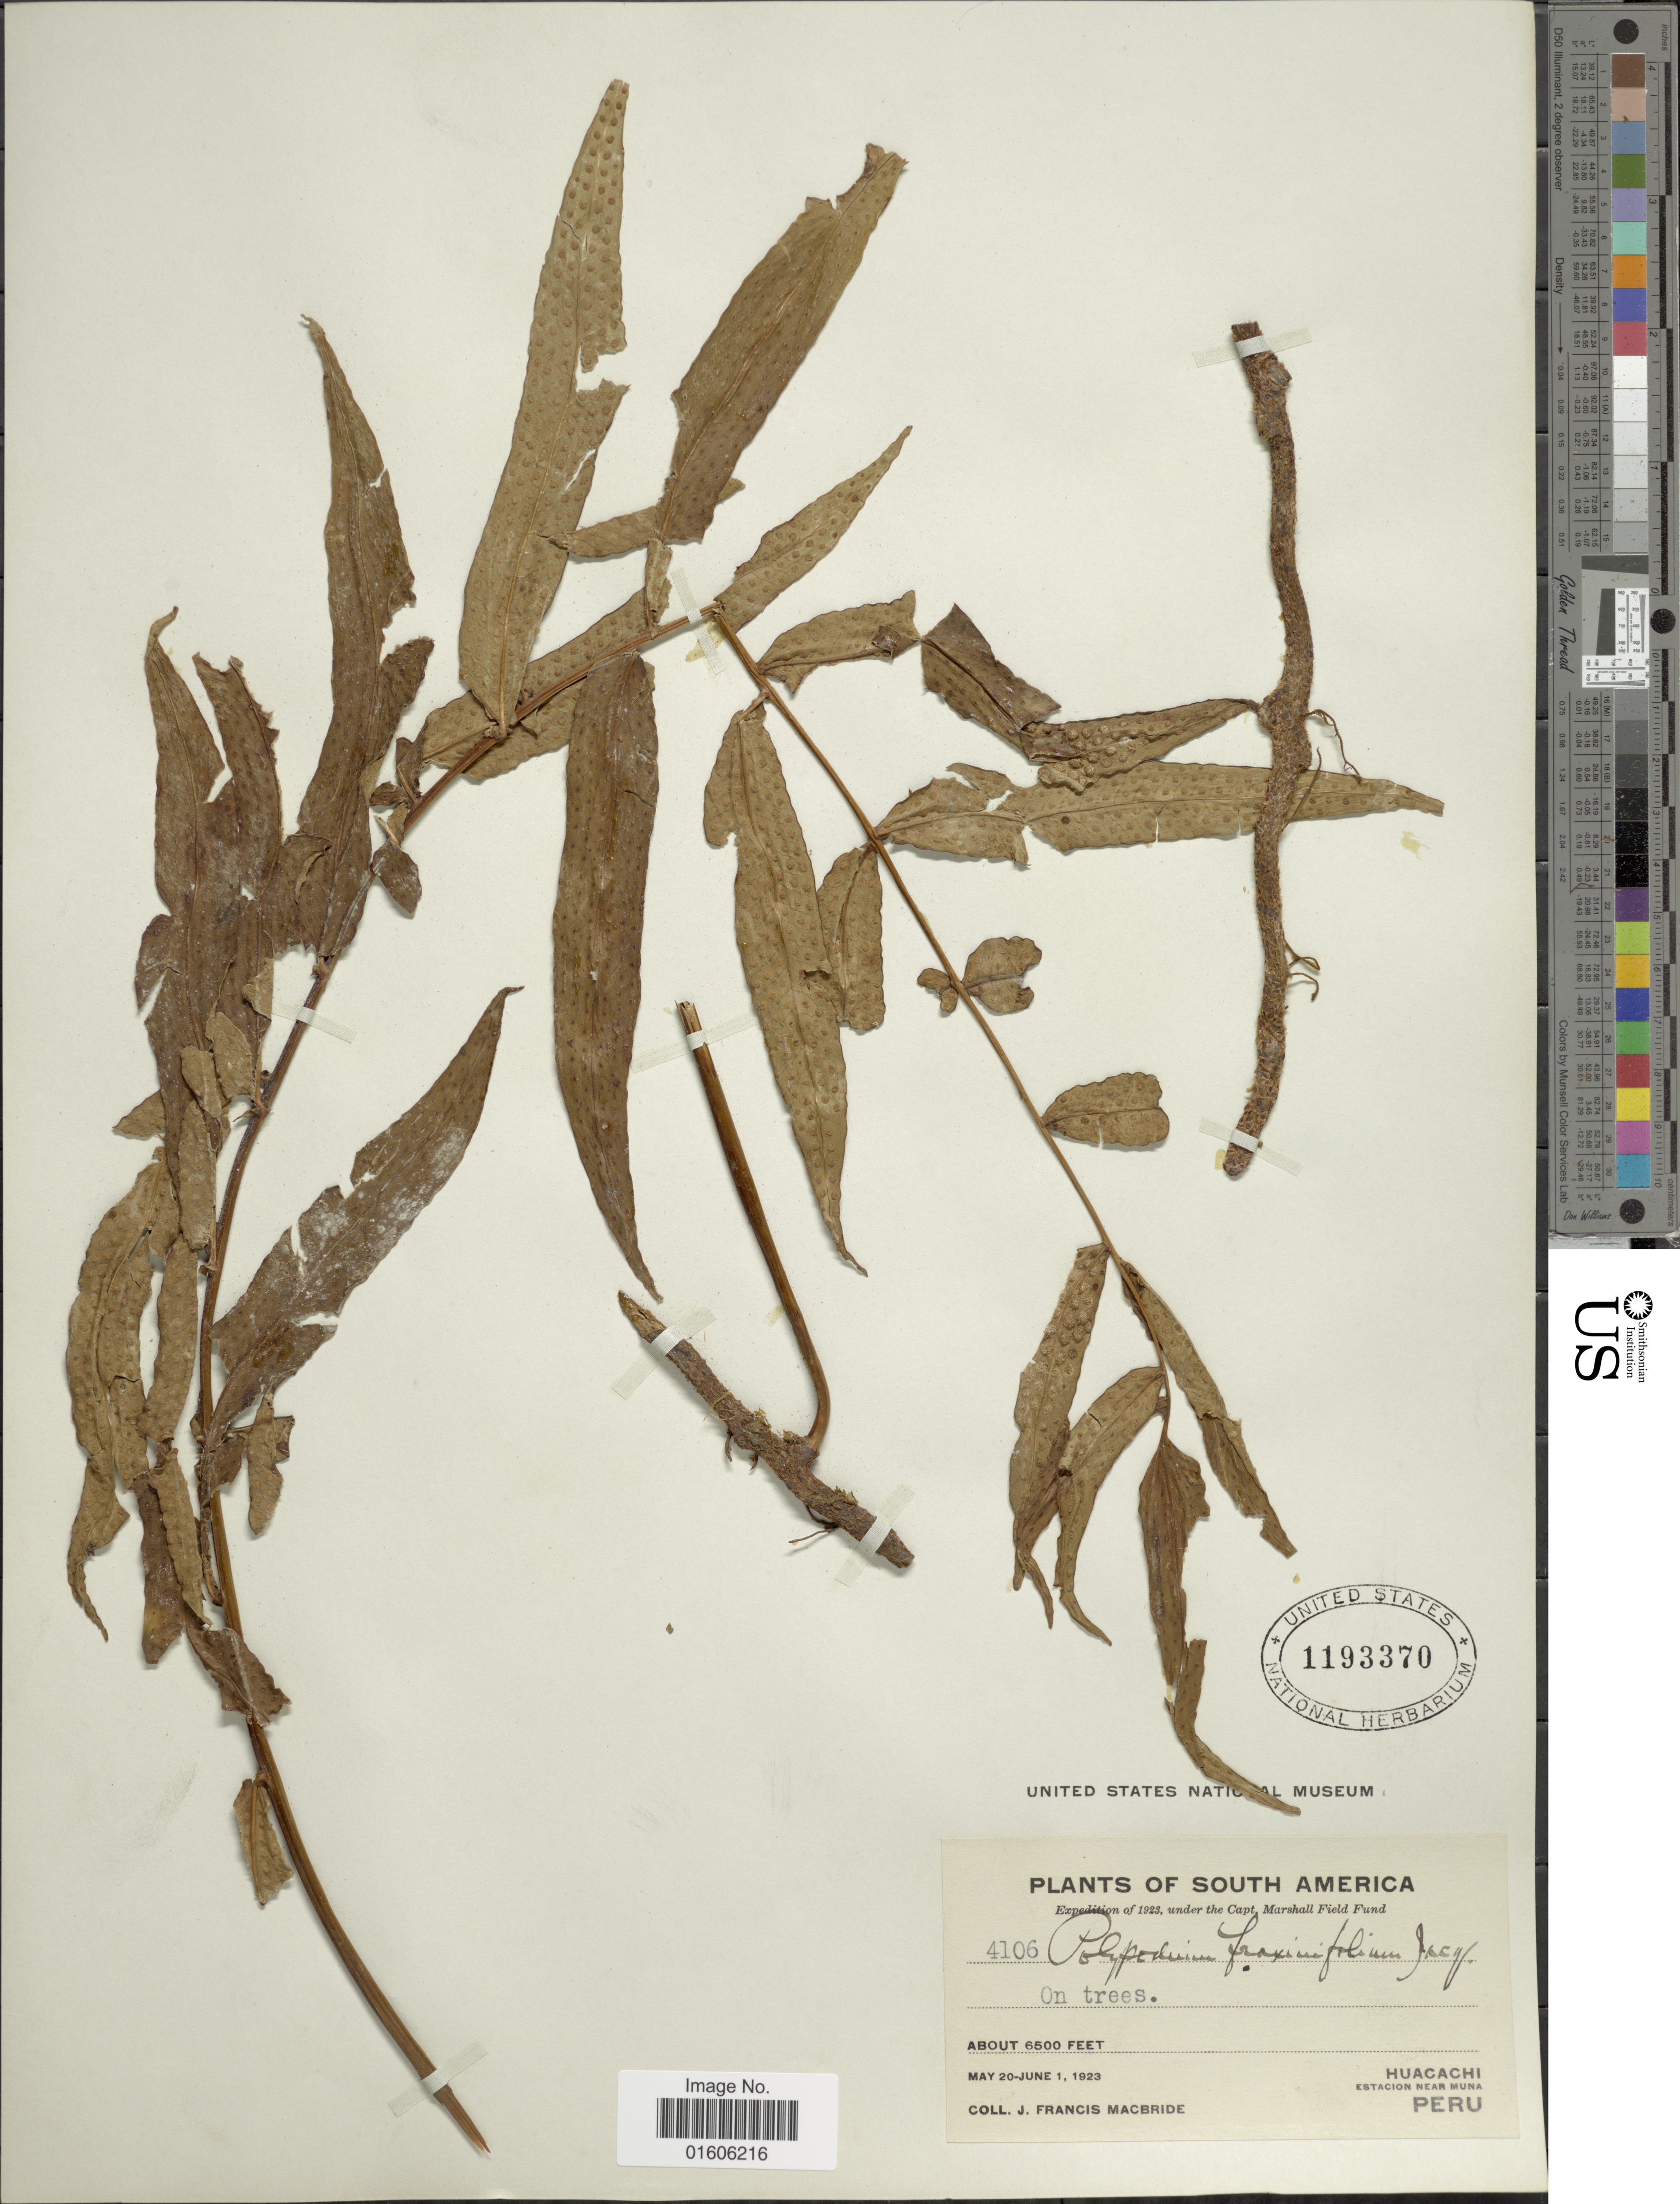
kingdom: Plantae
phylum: Tracheophyta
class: Polypodiopsida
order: Polypodiales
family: Polypodiaceae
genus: Serpocaulon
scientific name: Serpocaulon fraxinifolium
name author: (Jacq.) A.R. Sm.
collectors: J. F. Macbride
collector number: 4106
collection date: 1923-05-20/1923-06-01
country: Peru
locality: Huacachi. Estacion near Muna.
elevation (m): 1981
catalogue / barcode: US 1193370